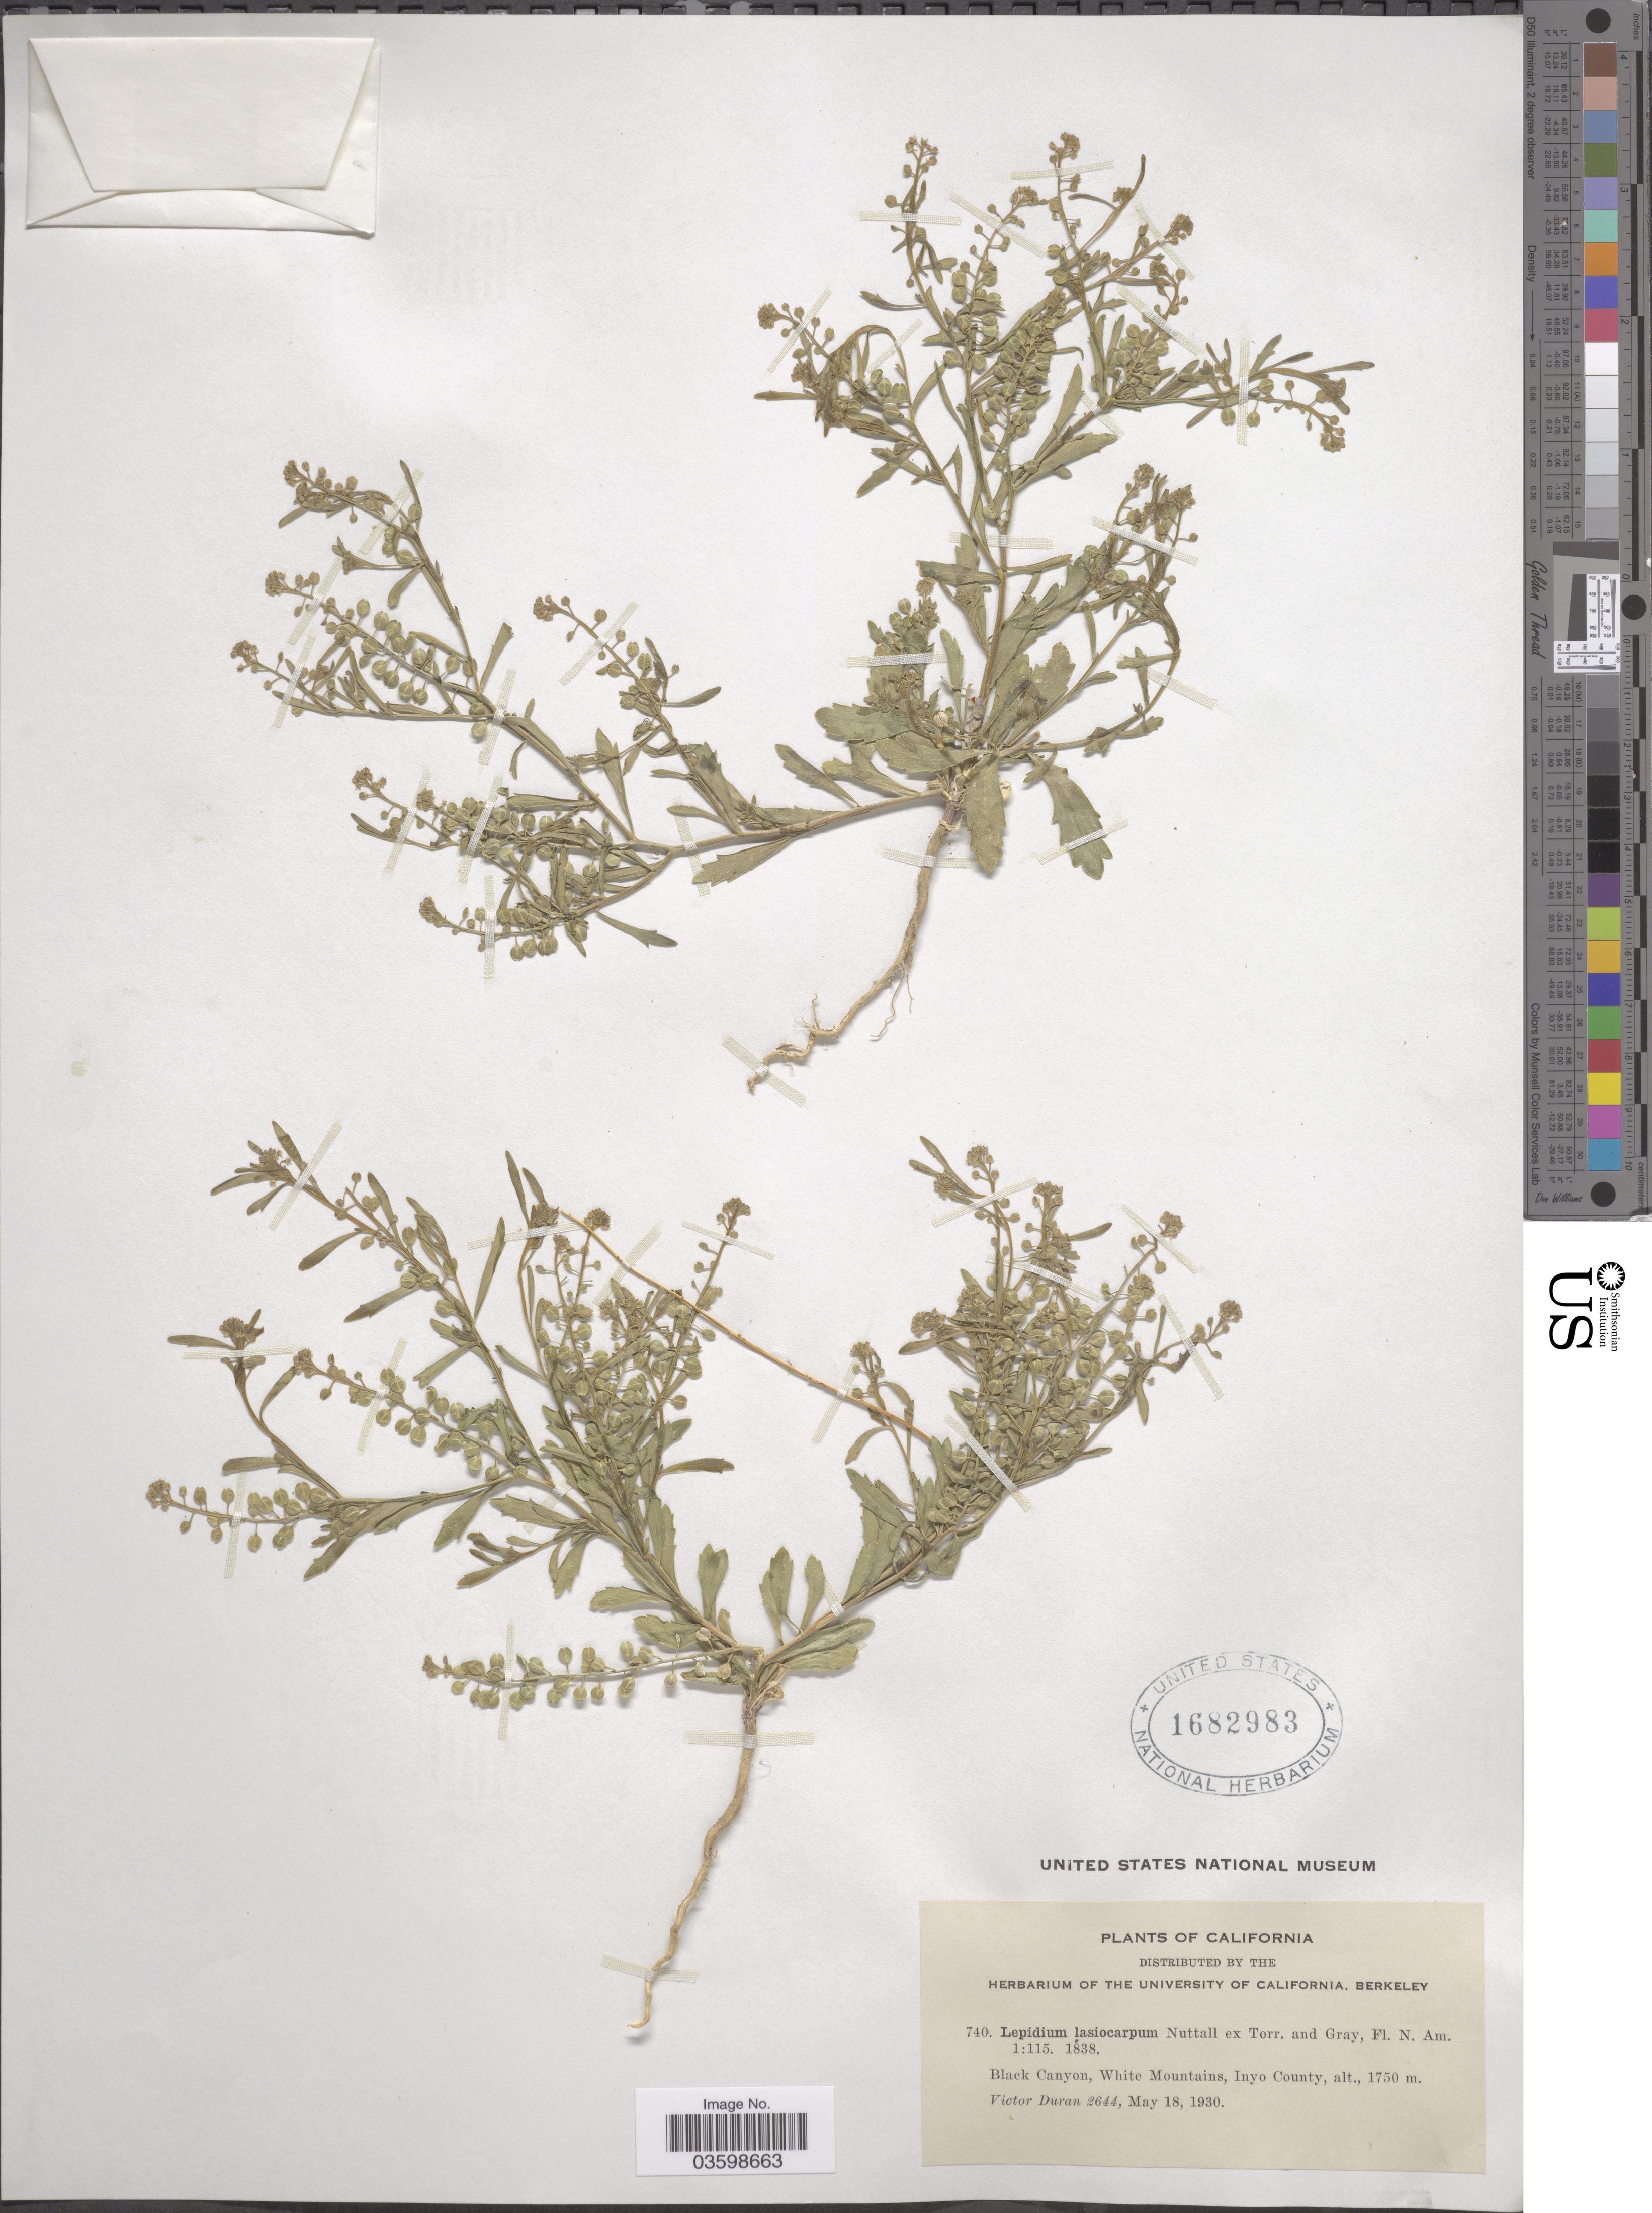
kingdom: Plantae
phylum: Tracheophyta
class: Magnoliopsida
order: Brassicales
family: Brassicaceae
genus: Lepidium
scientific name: Lepidium lasiocarpum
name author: Nutt.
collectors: V. Duran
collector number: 2644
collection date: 1930-05-18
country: United States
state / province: California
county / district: Inyo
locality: Black Canyon, White Mountains, Inyo County.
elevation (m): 1750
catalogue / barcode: US 1682983